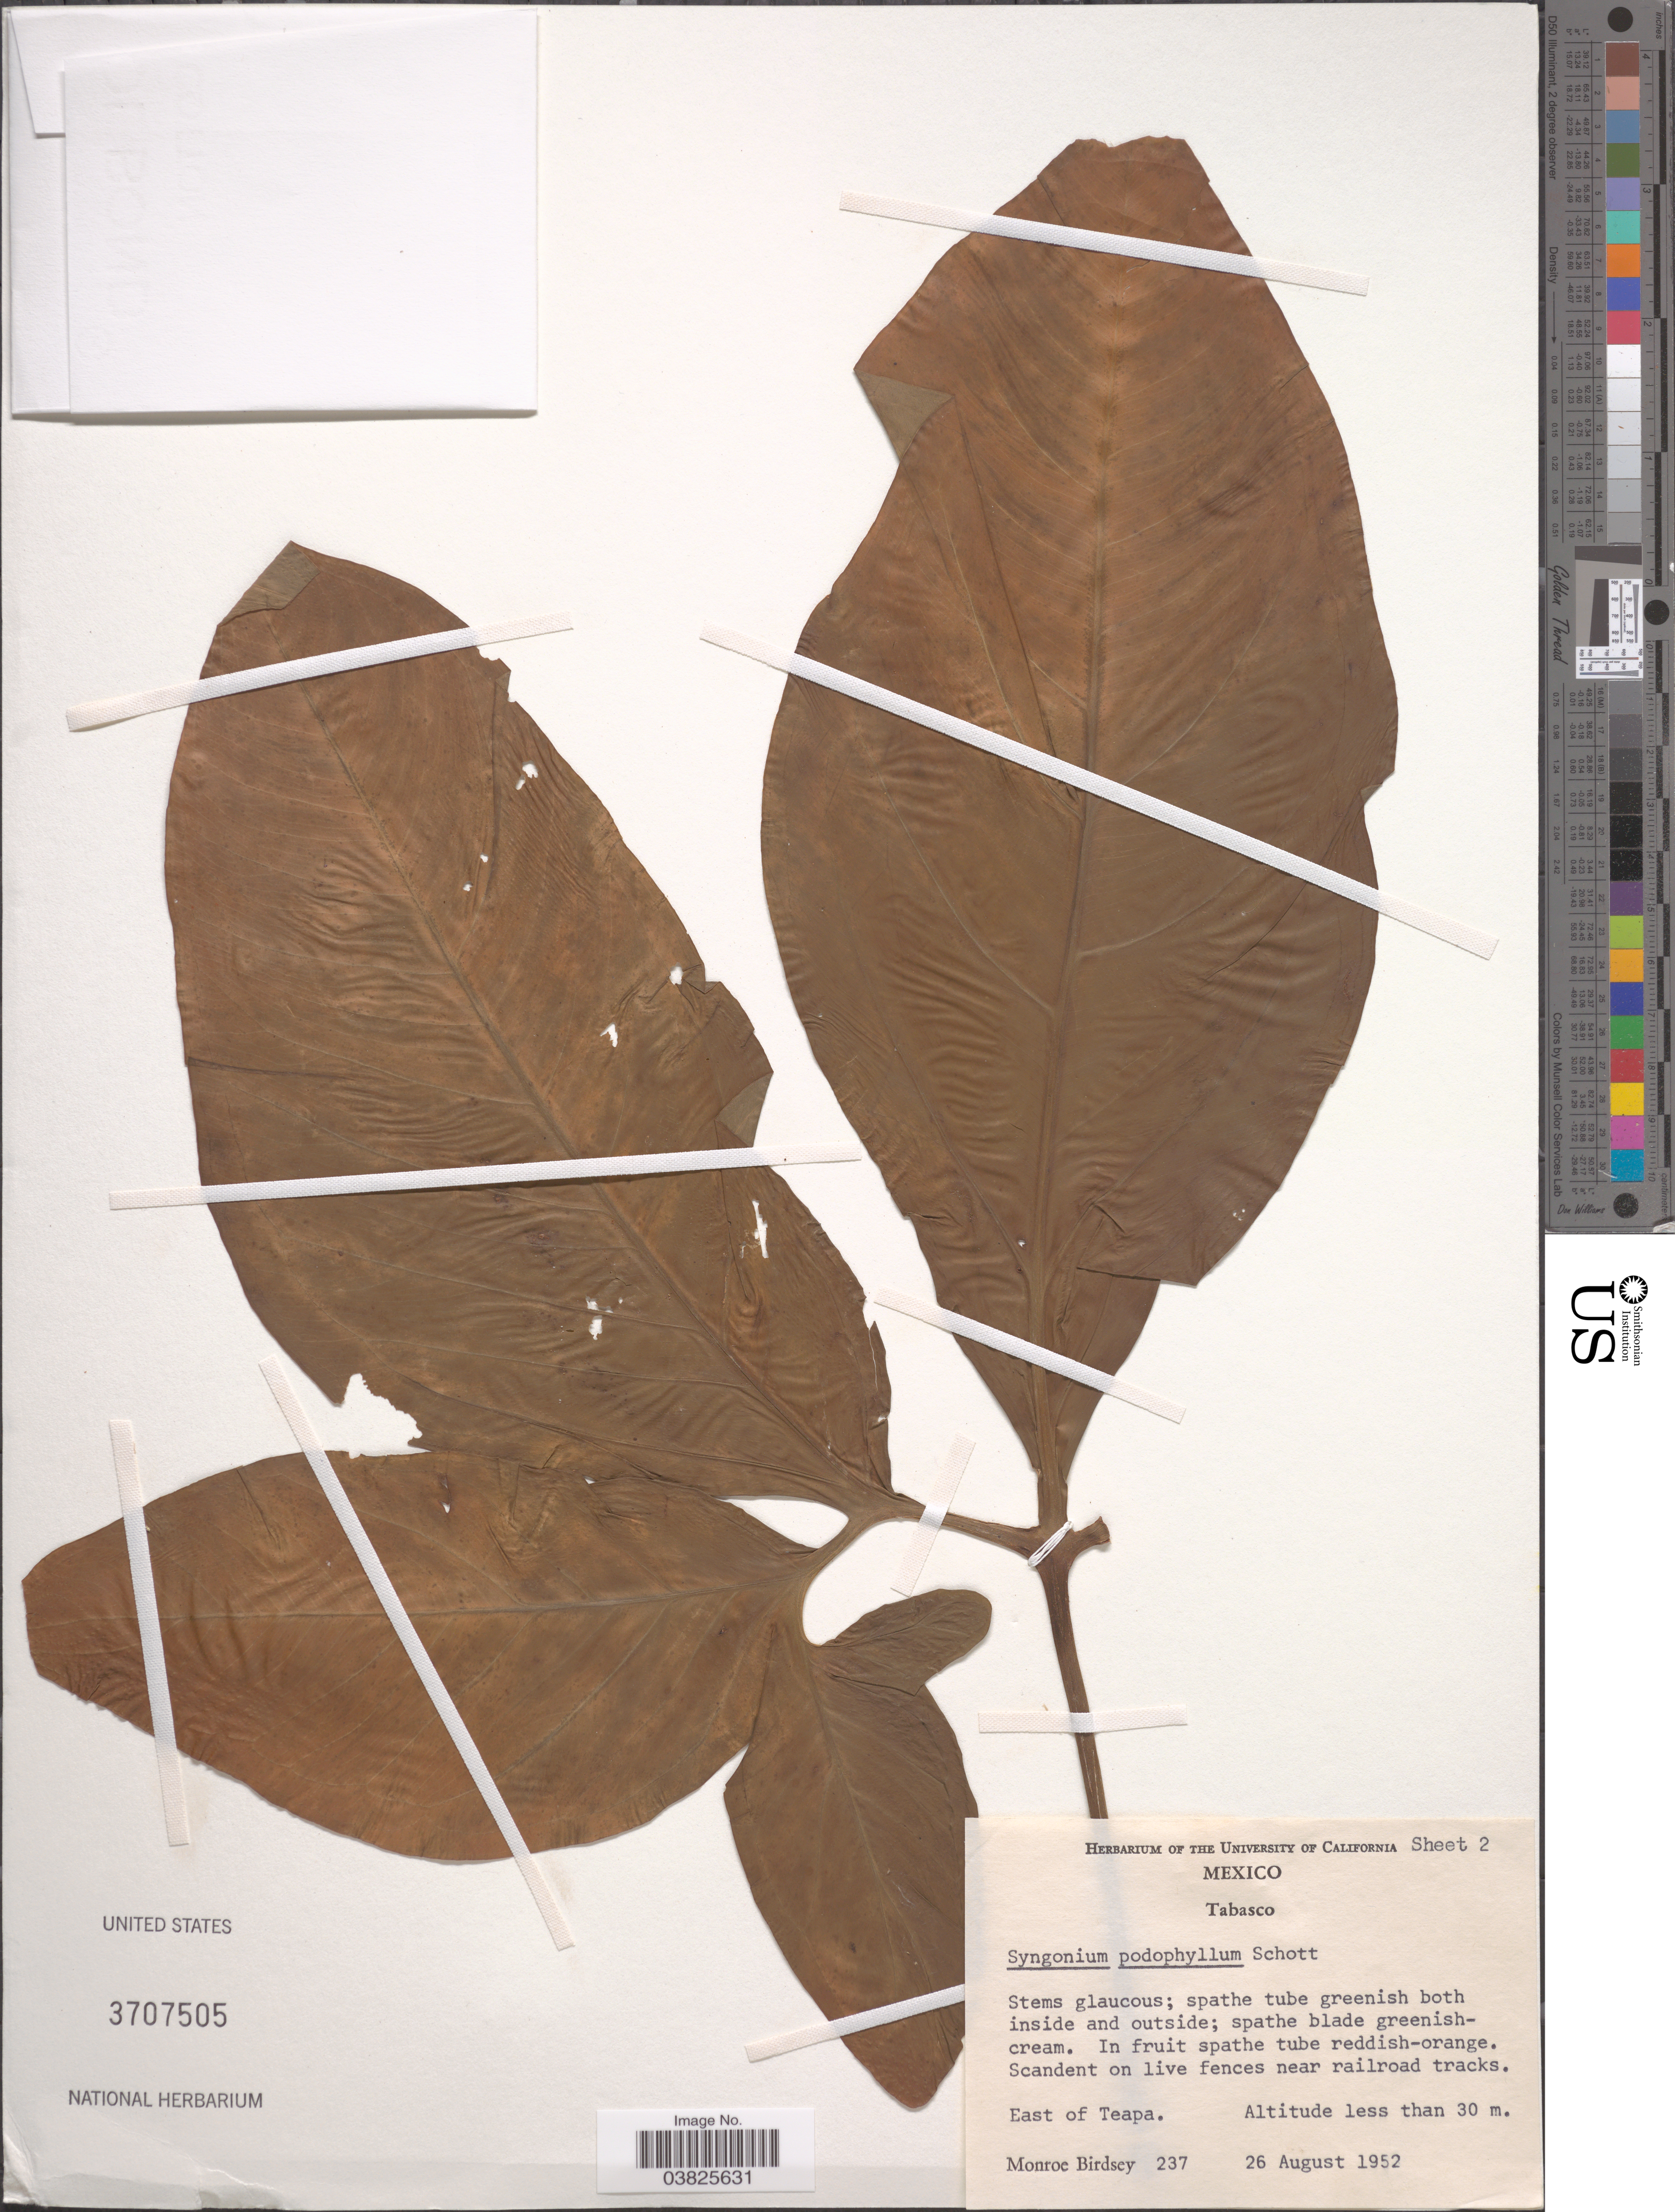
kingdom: Plantae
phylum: Tracheophyta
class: Liliopsida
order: Alismatales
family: Araceae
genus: Syngonium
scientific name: Syngonium podophyllum 'Lemon-Lime'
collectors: M. Birdsey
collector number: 237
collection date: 1952-08-26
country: Mexico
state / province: Tabasco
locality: Near railroad tracks. East of Teapa.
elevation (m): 30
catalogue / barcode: US 3707505